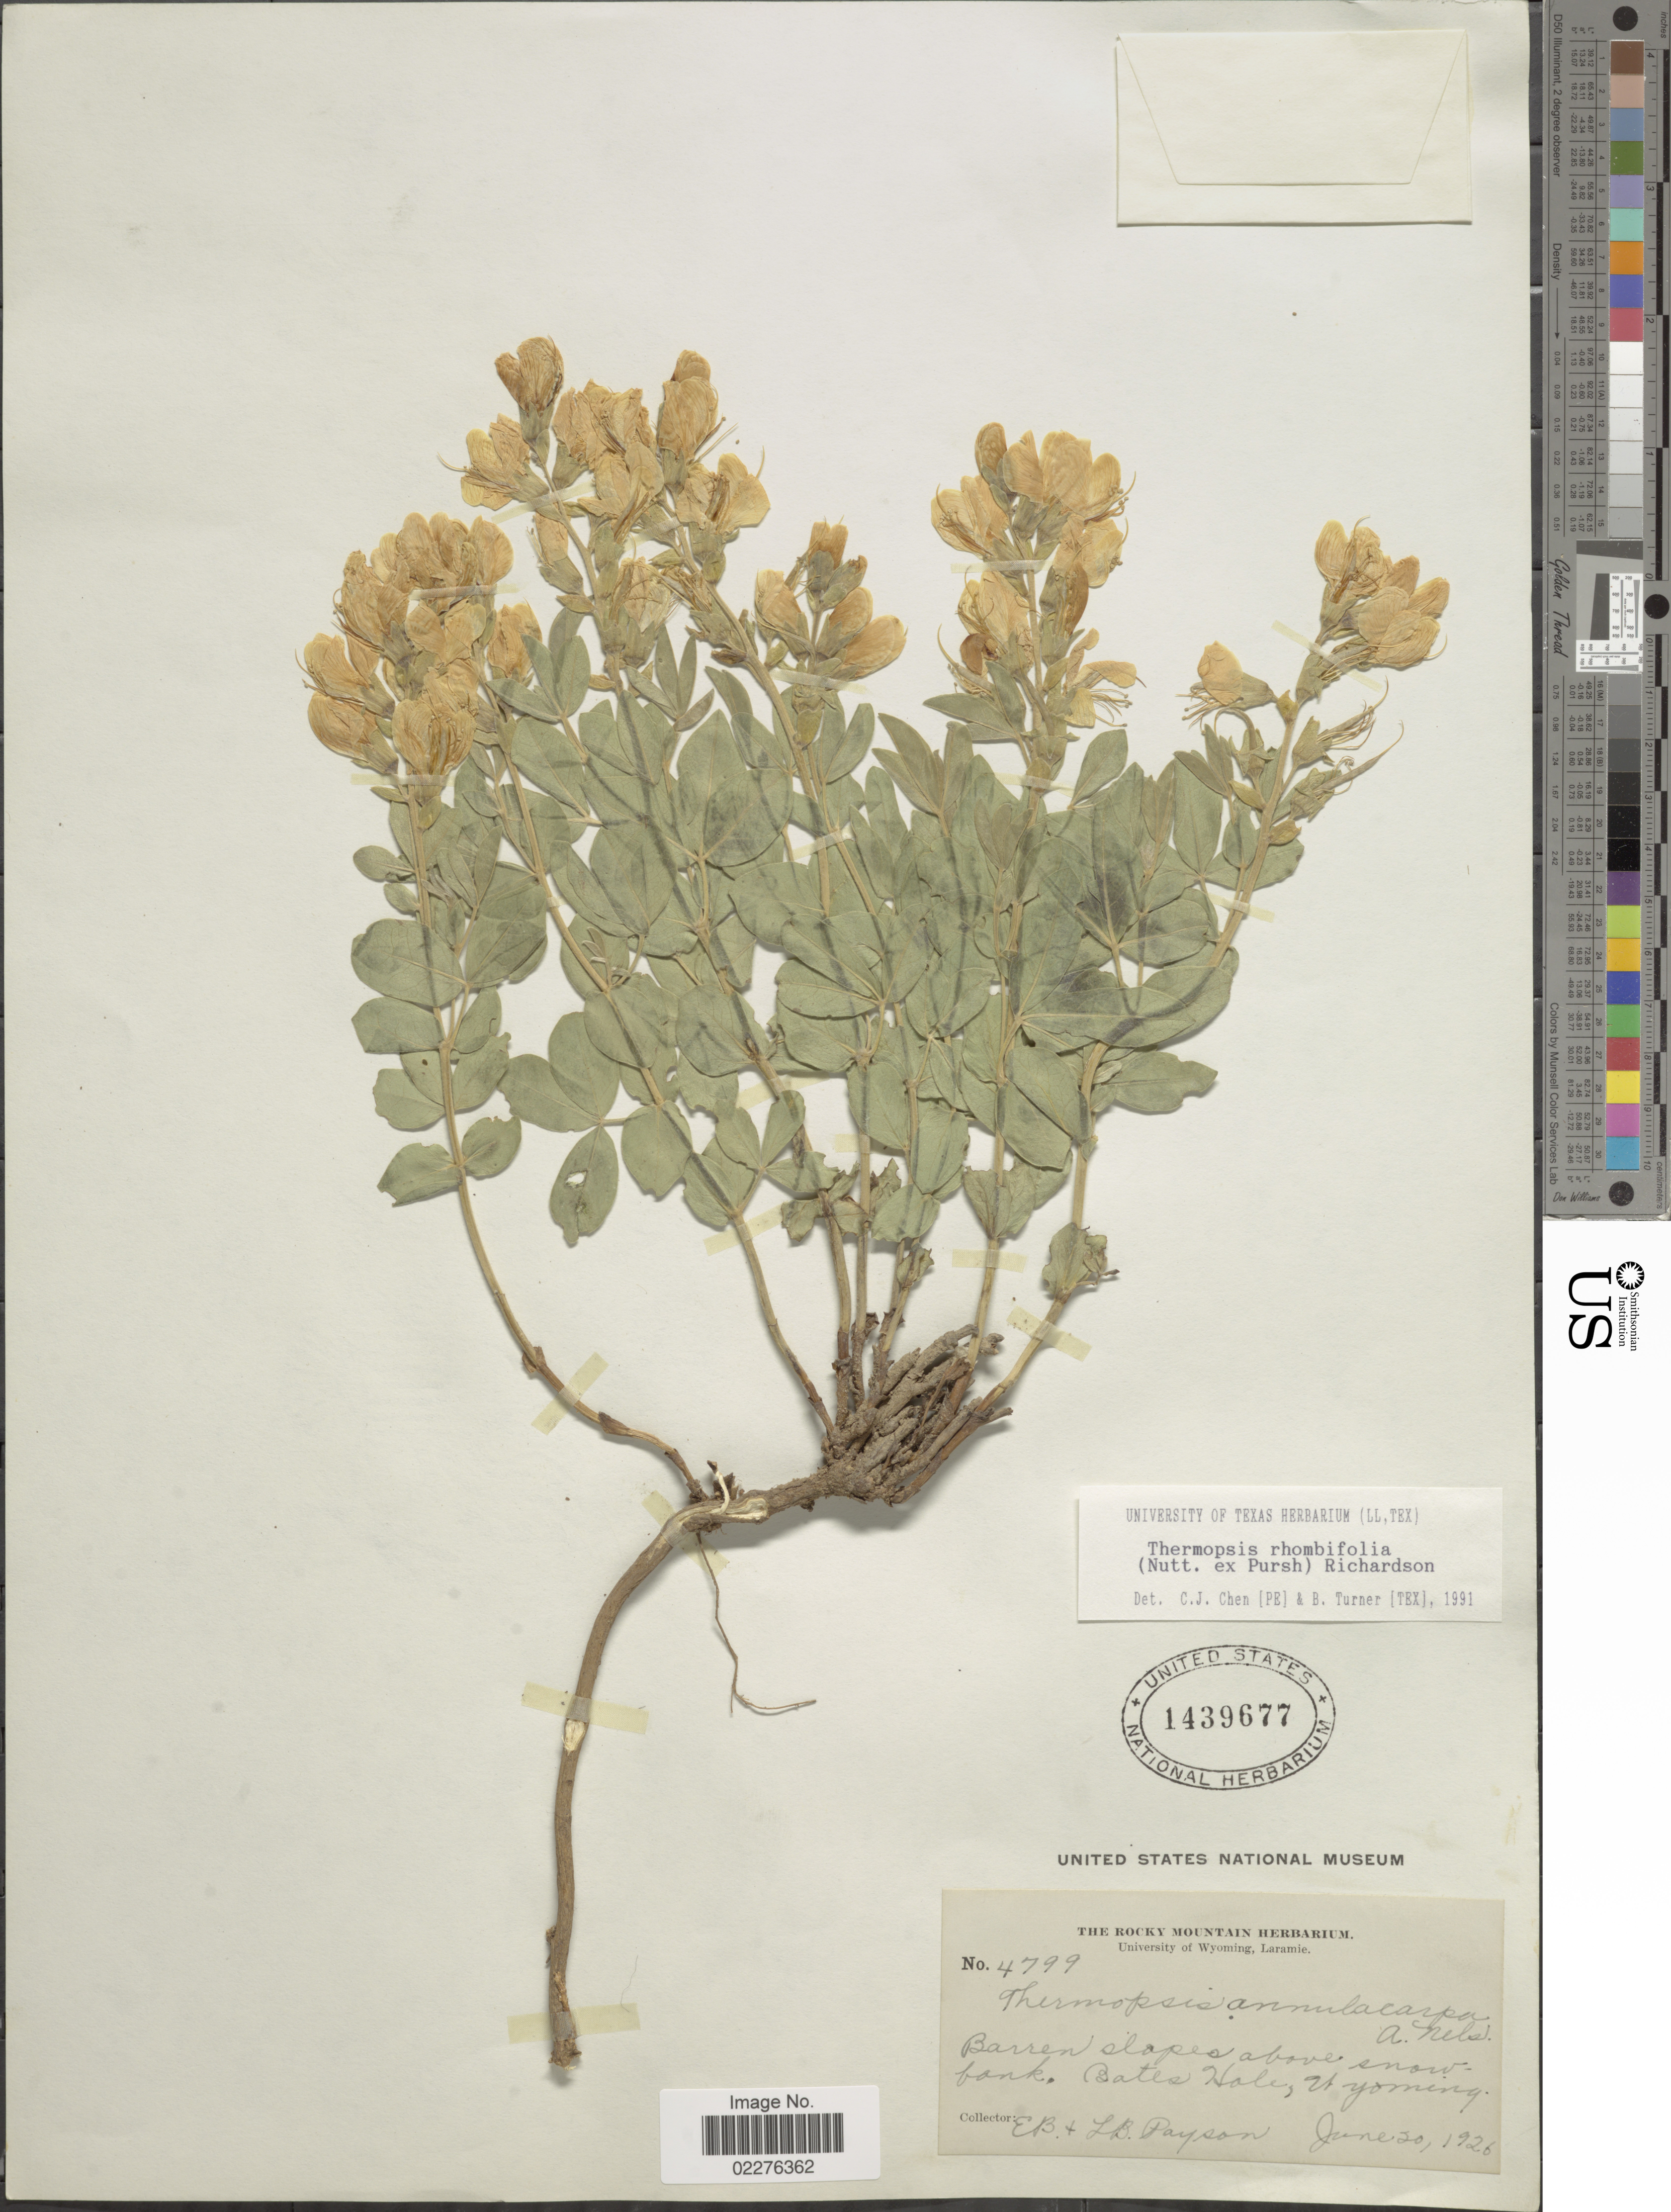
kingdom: Plantae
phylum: Tracheophyta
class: Magnoliopsida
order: Fabales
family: Fabaceae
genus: Thermopsis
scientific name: Thermopsis rhombifolia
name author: Richardson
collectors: E. B. Payson & L. Payson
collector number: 4799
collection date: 1926-06-20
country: United States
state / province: Wyoming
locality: Barren slopes above snow bank, Bates Hole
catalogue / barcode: US 1439677